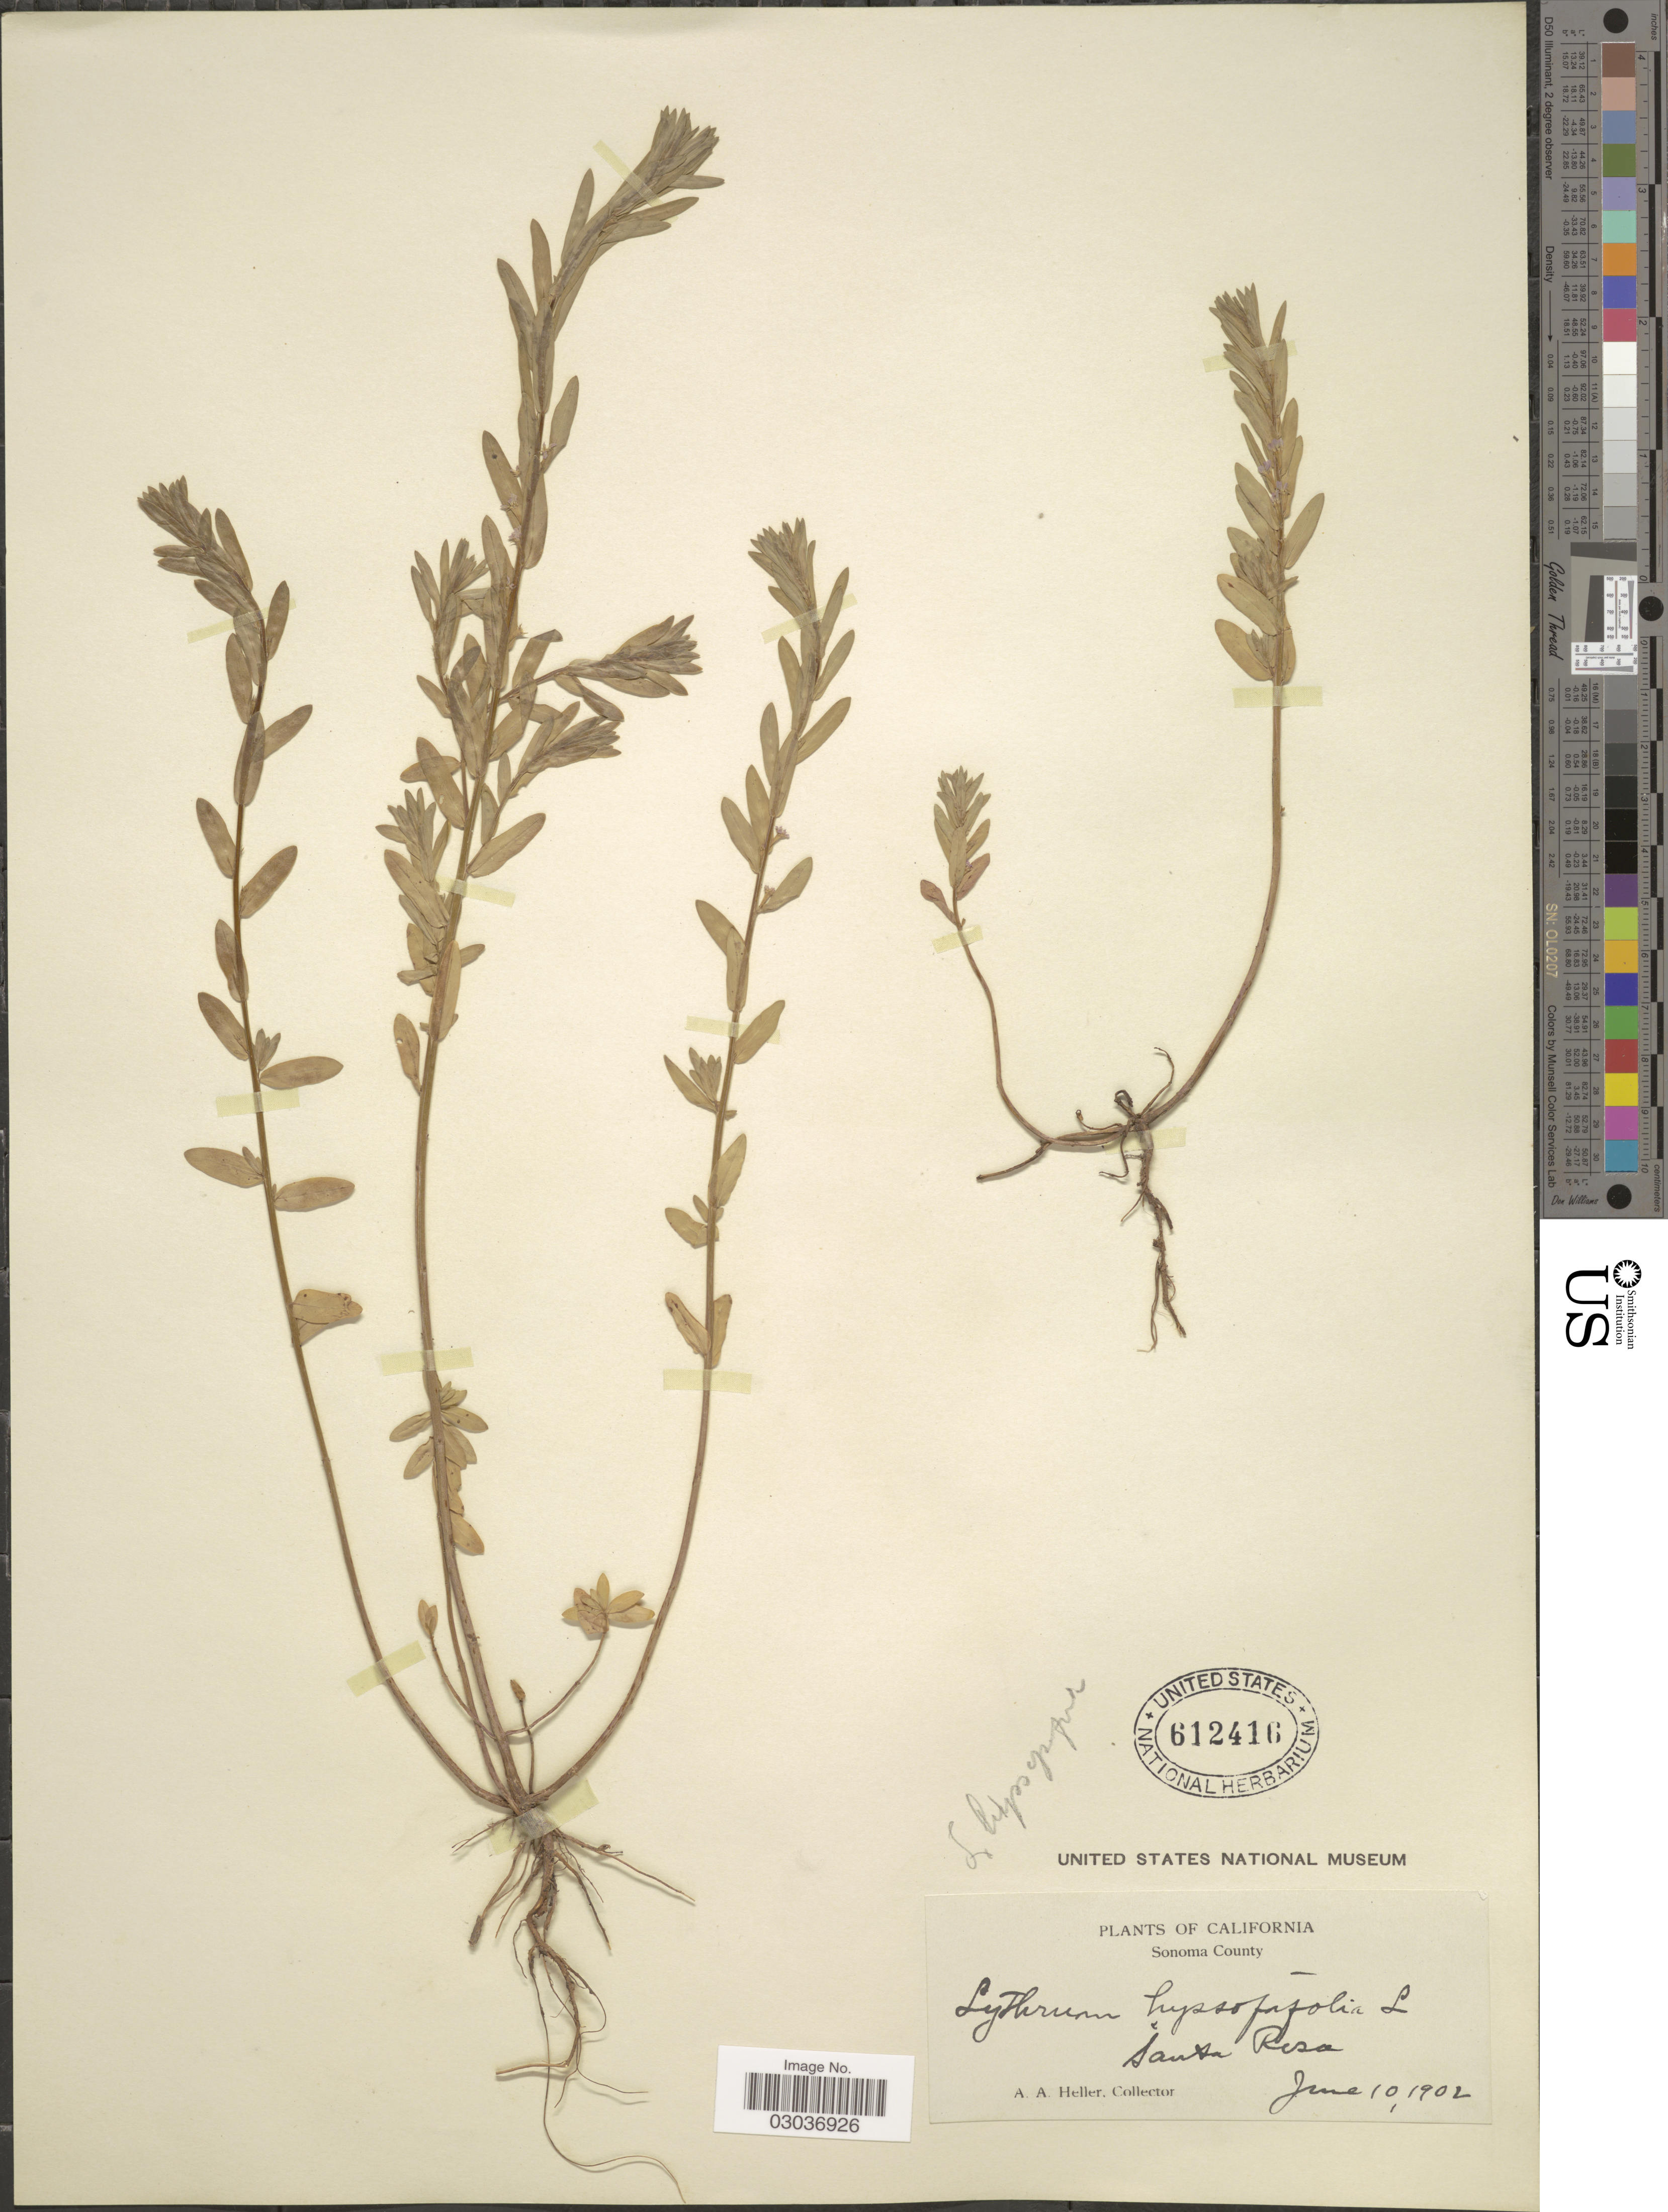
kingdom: Plantae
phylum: Tracheophyta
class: Magnoliopsida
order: Myrtales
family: Lythraceae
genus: Lythrum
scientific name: Lythrum hyssopifolia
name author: L.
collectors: A. A. Heller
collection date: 1902-06-10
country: United States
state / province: California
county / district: Sonoma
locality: Sonoma County, Santa Resa.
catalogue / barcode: US 612416